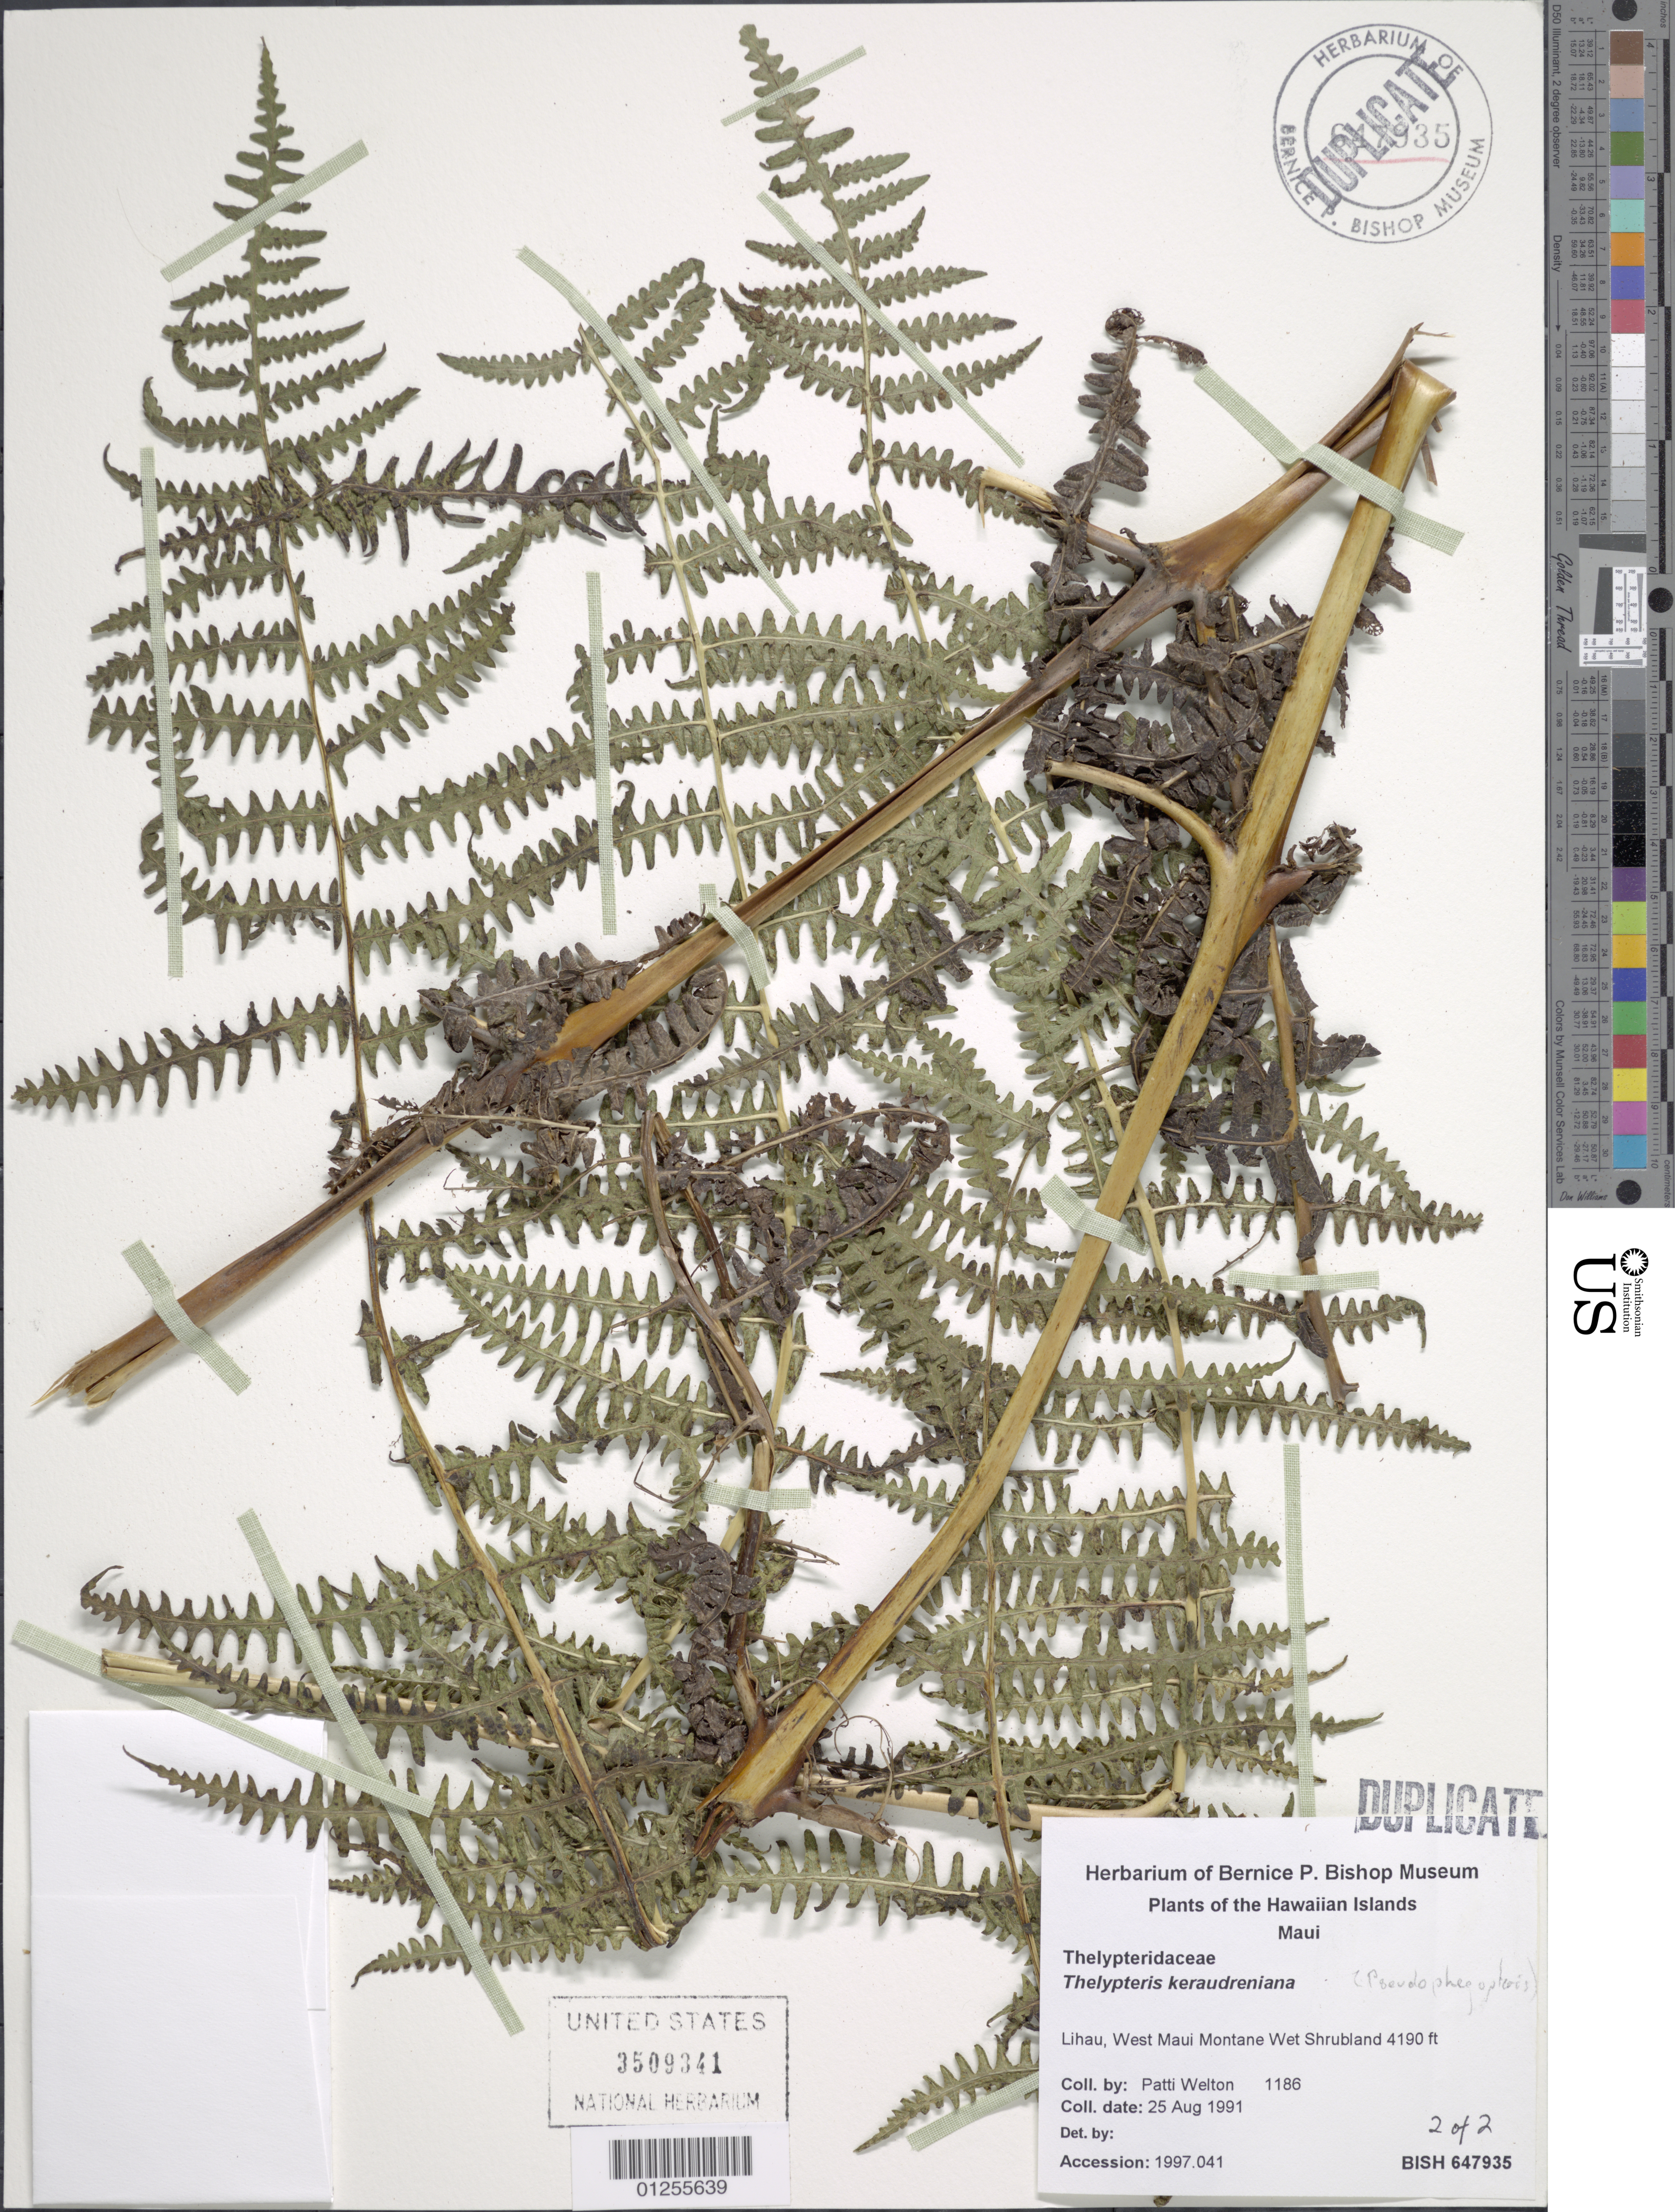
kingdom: Plantae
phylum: Tracheophyta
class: Polypodiopsida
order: Polypodiales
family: Thelypteridaceae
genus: Pseudophegopteris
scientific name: Pseudophegopteris keraudreniana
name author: (Gaudich.) Holttum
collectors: P. Welton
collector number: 1186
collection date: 1991-08-25/1994-08-25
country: United States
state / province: Hawaii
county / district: Maui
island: Maui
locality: West Maui, Lihau.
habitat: Montane wet shrubland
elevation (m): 1277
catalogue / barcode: US 3509341